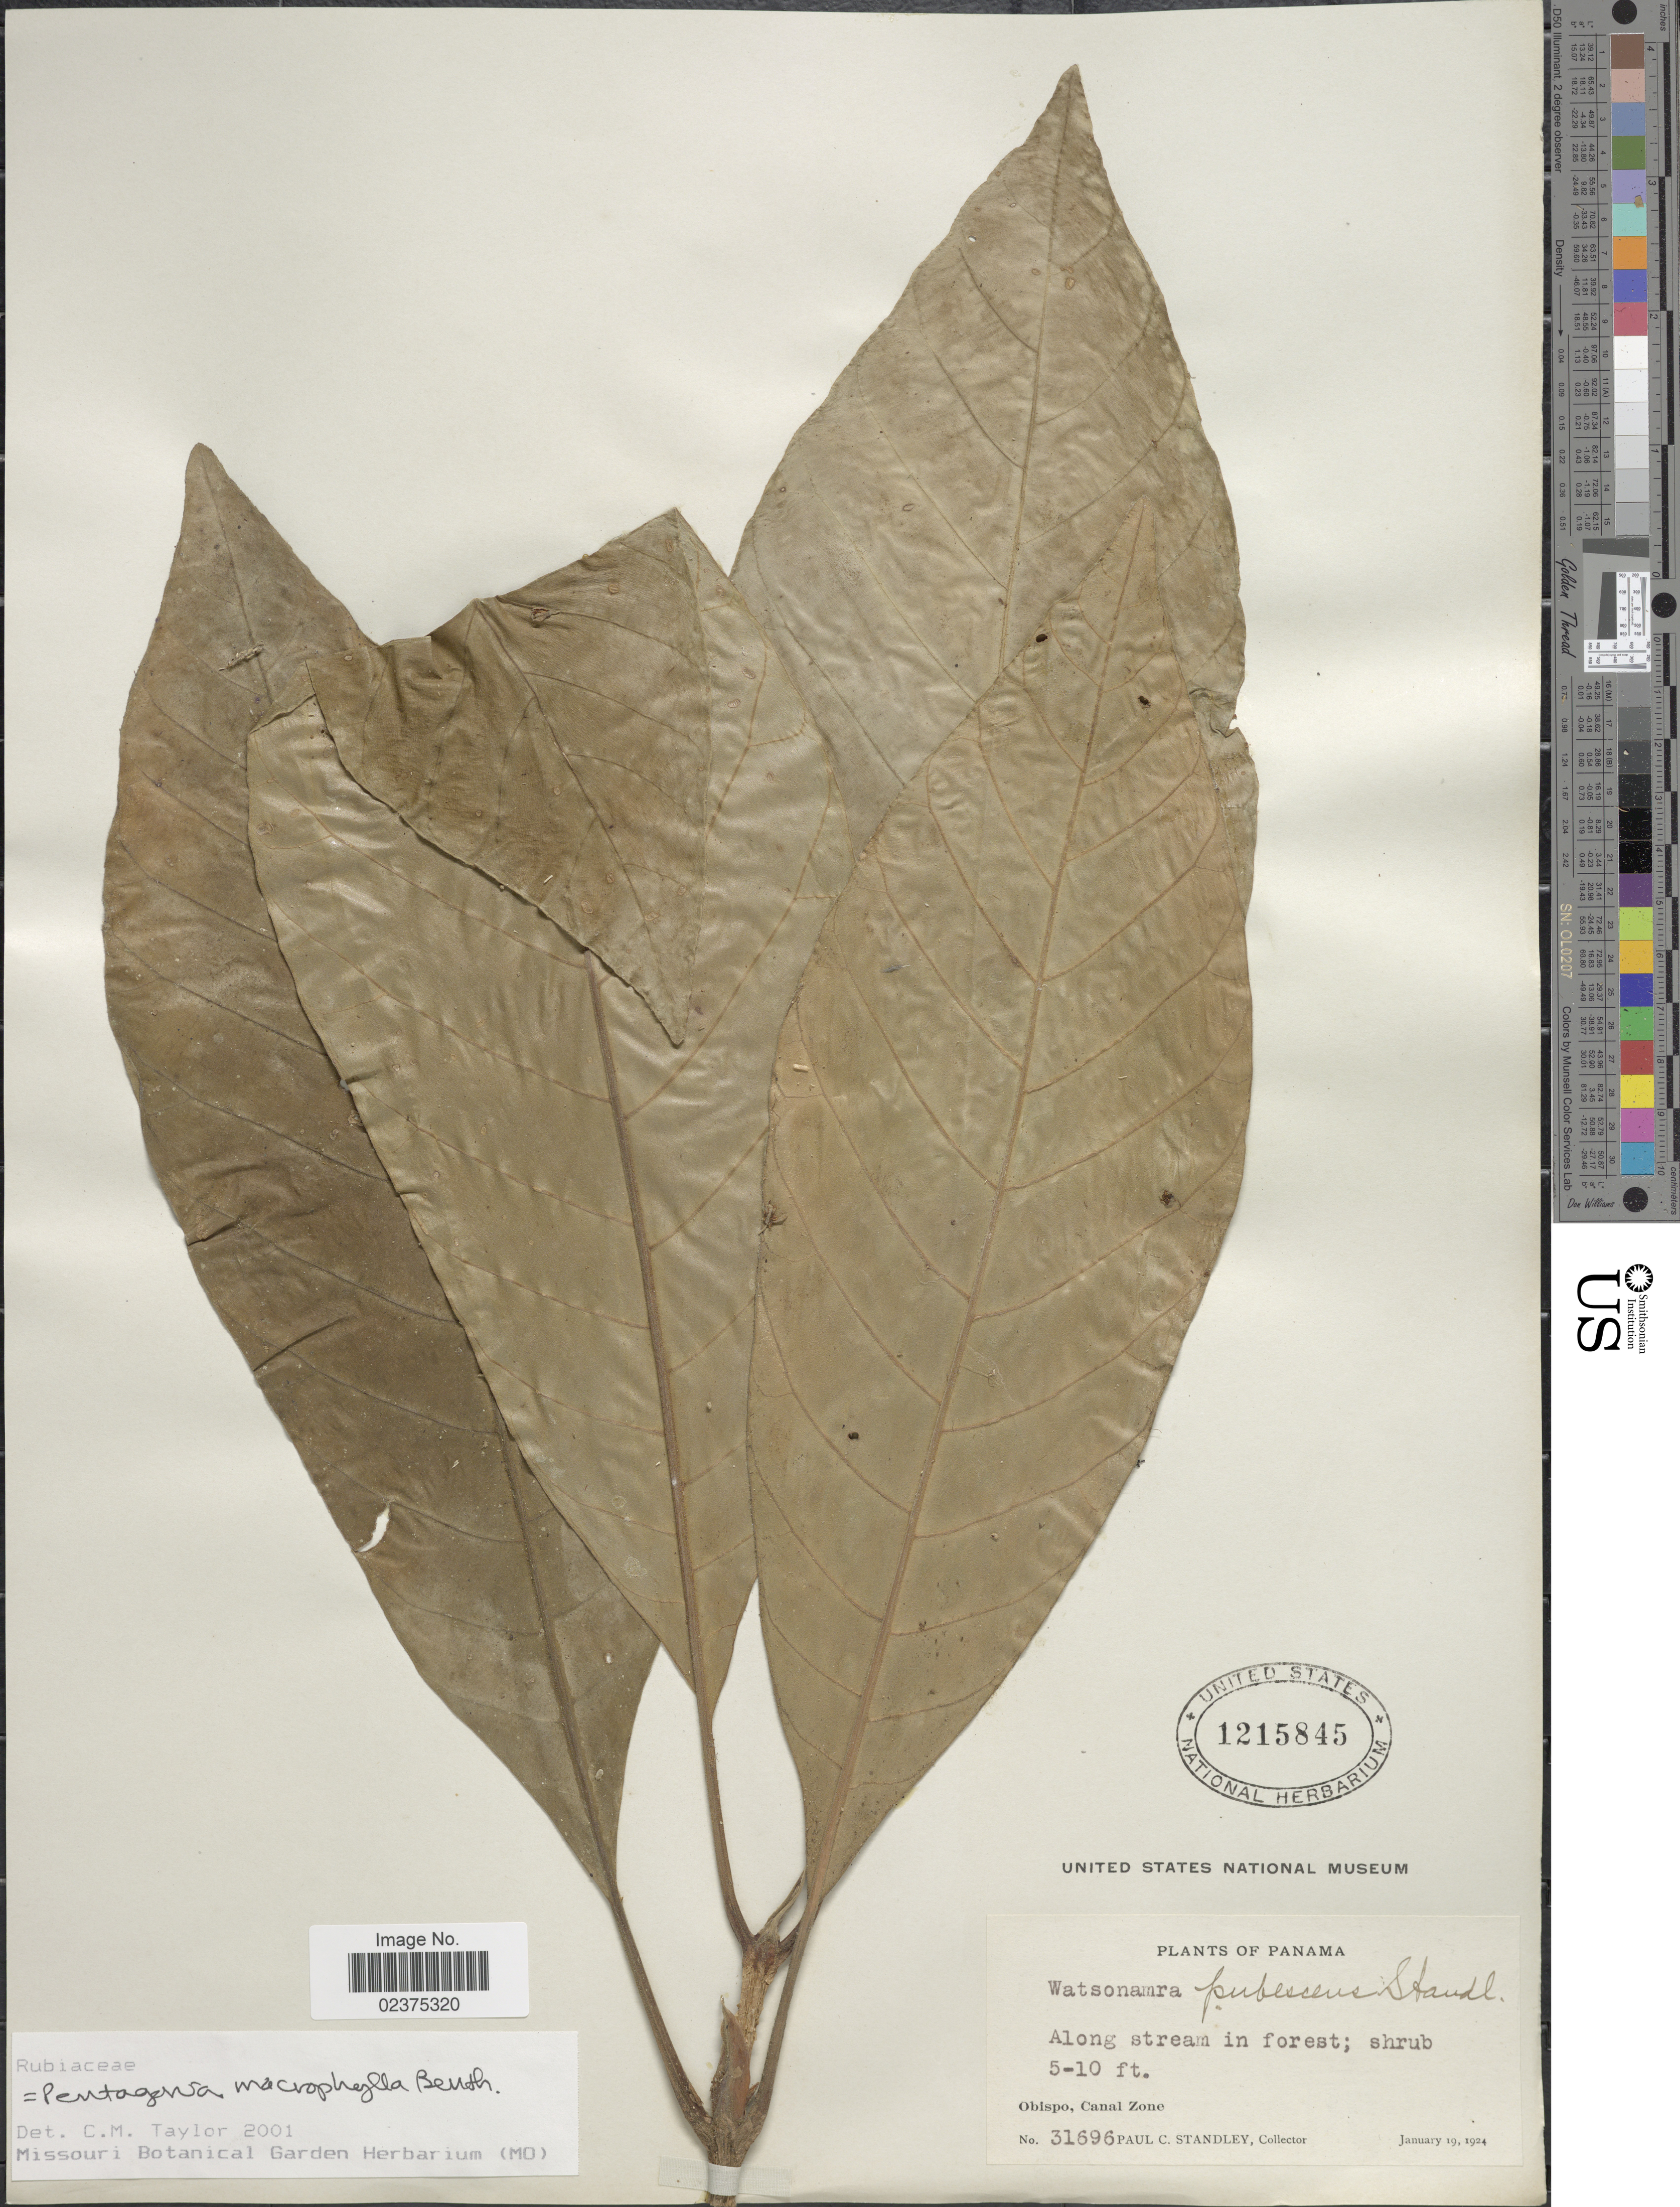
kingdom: Plantae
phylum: Tracheophyta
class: Magnoliopsida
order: Gentianales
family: Rubiaceae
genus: Pentagonia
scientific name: Pentagonia macrophylla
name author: Benth.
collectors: P. C. Standley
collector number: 31696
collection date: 1924-01-19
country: Panama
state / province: Colón / Panamá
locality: Along stream in forest; Obispo, Canal Zone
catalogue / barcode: US 1215845